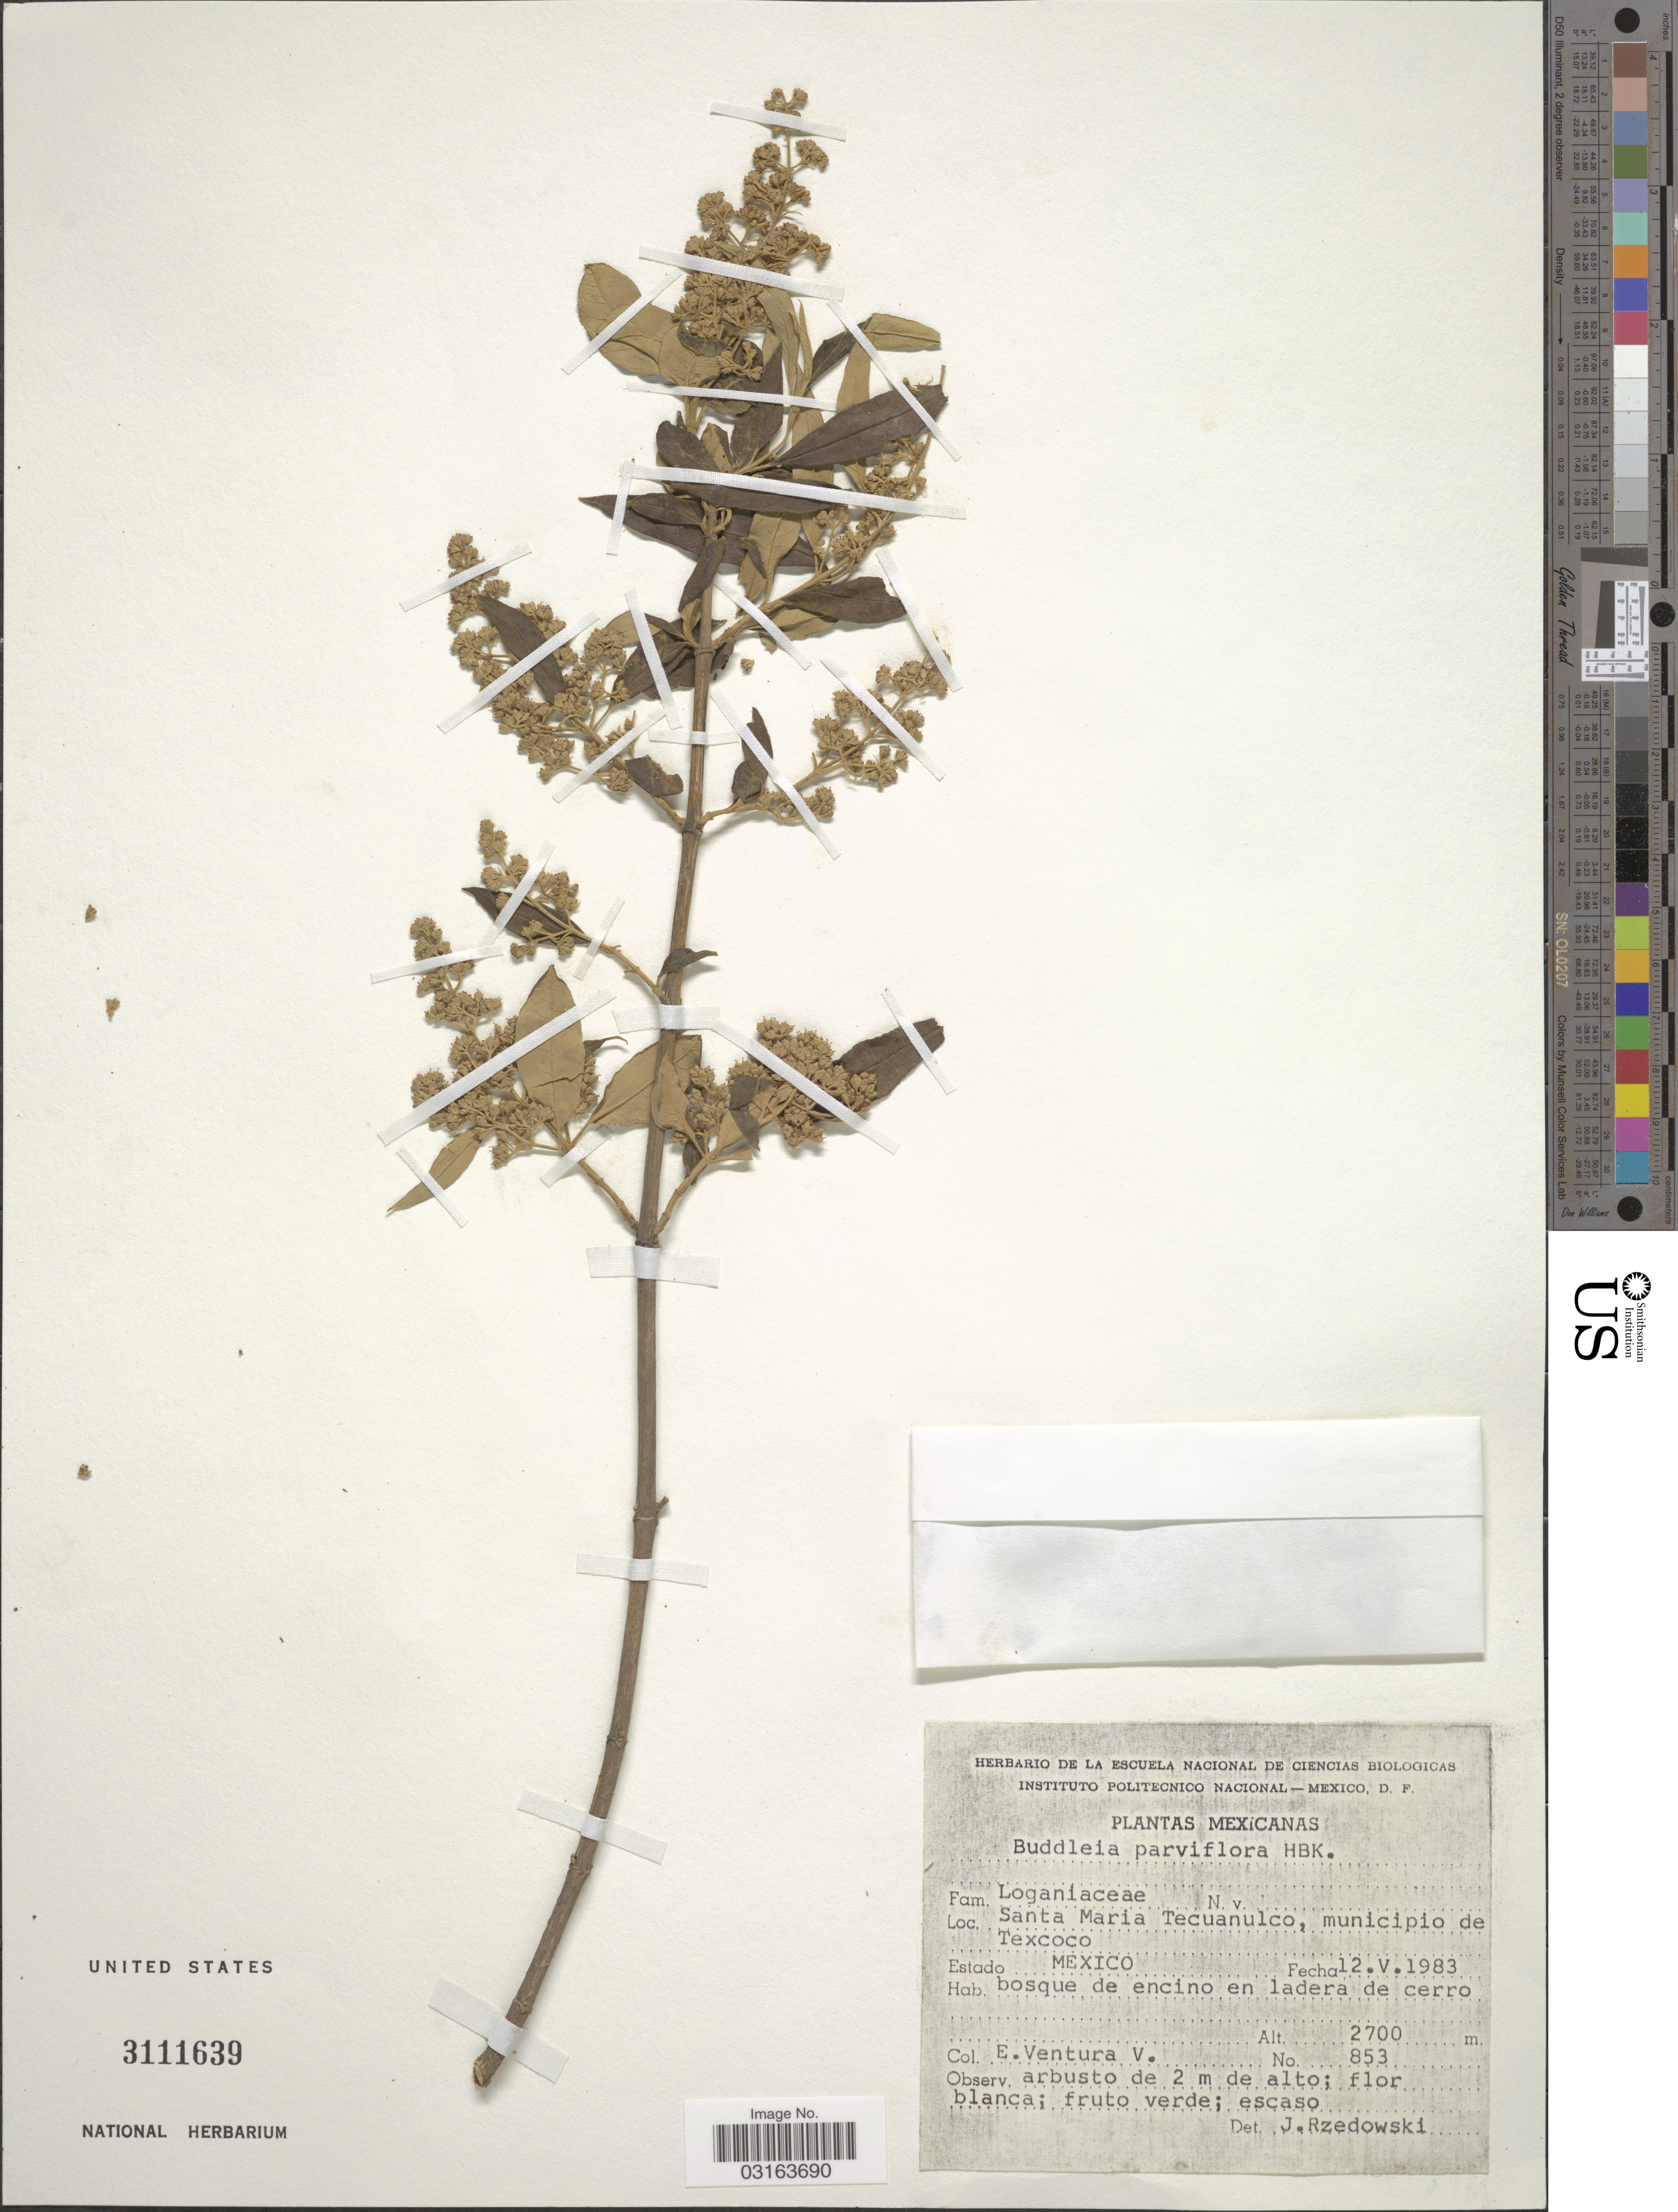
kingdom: Plantae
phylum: Tracheophyta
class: Magnoliopsida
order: Lamiales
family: Scrophulariaceae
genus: Buddleja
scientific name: Buddleja parviflora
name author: Kunth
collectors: E. Ventura V.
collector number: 853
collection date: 1983-05-12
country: Mexico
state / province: México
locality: Santa Maria Tecuanulco, municipio de Texcoco.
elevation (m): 2700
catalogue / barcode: US 3111639